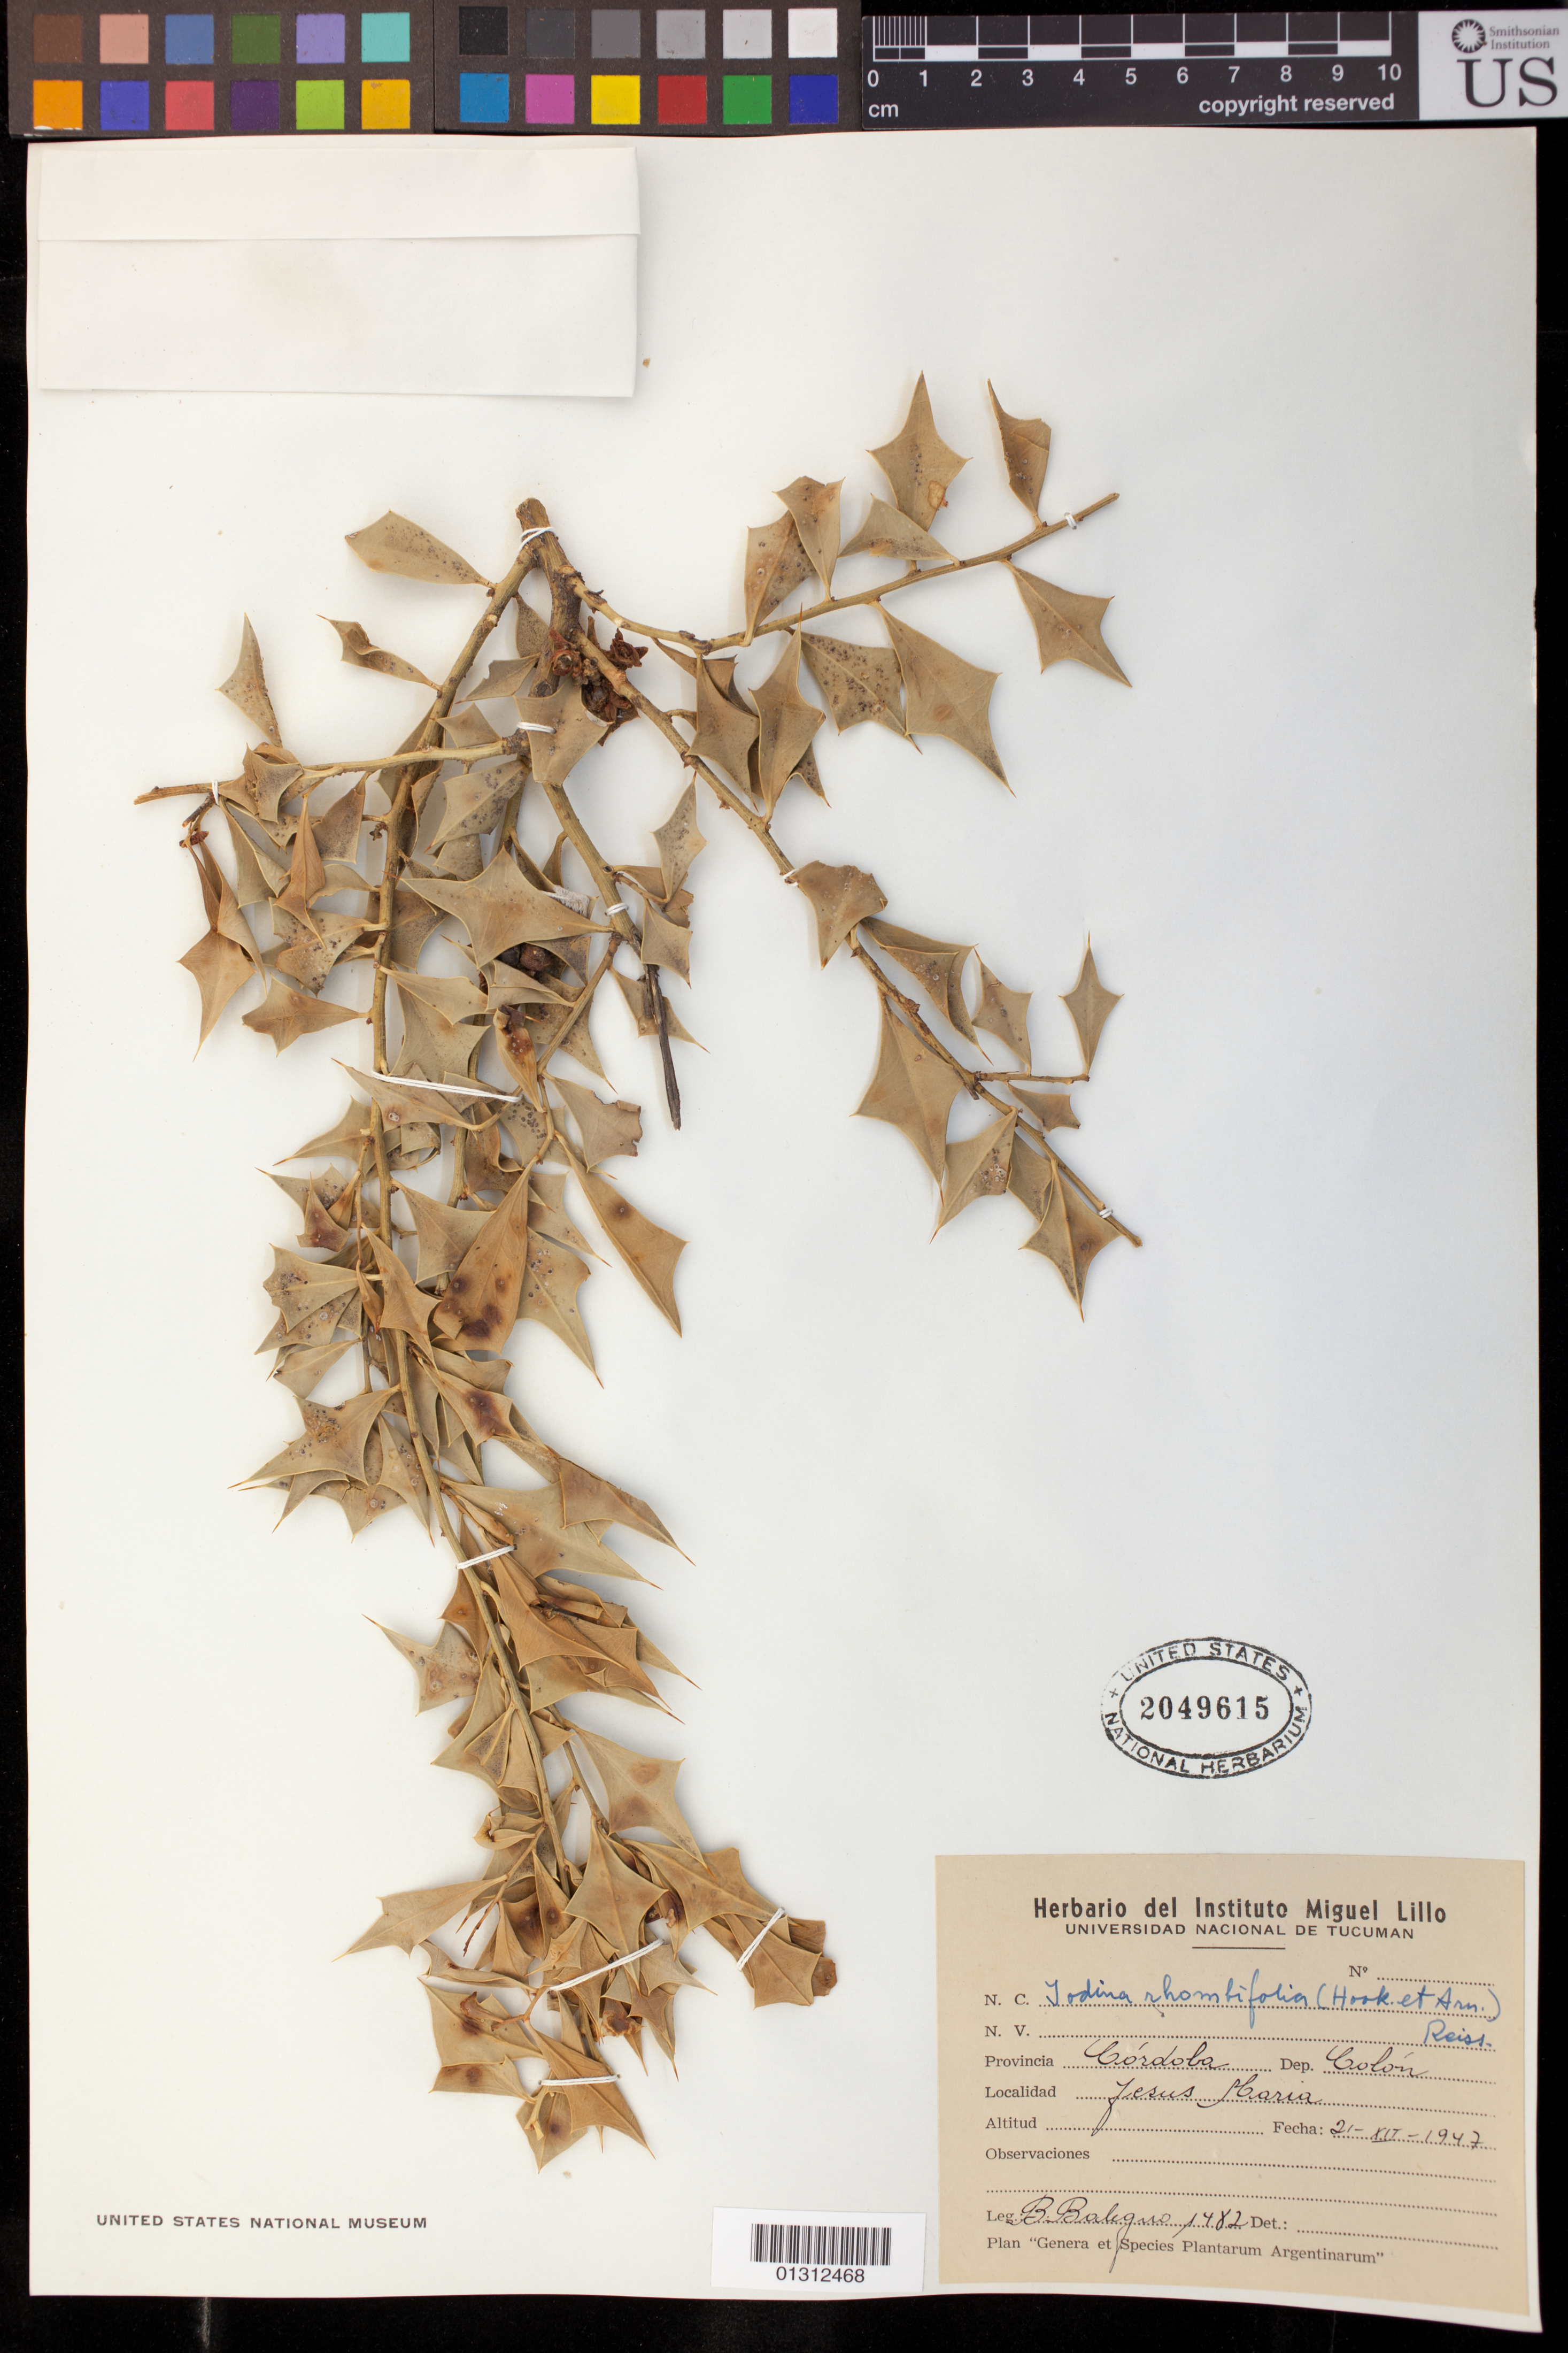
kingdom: Plantae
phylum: Tracheophyta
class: Magnoliopsida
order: Santalales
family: Cervantesiaceae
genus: Jodina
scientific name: Jodina rhombifolia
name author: (Hook. & Arn.) Reissek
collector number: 1482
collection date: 1947-12-21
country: Argentina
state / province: Cordoba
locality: Colon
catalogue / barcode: US 2049615